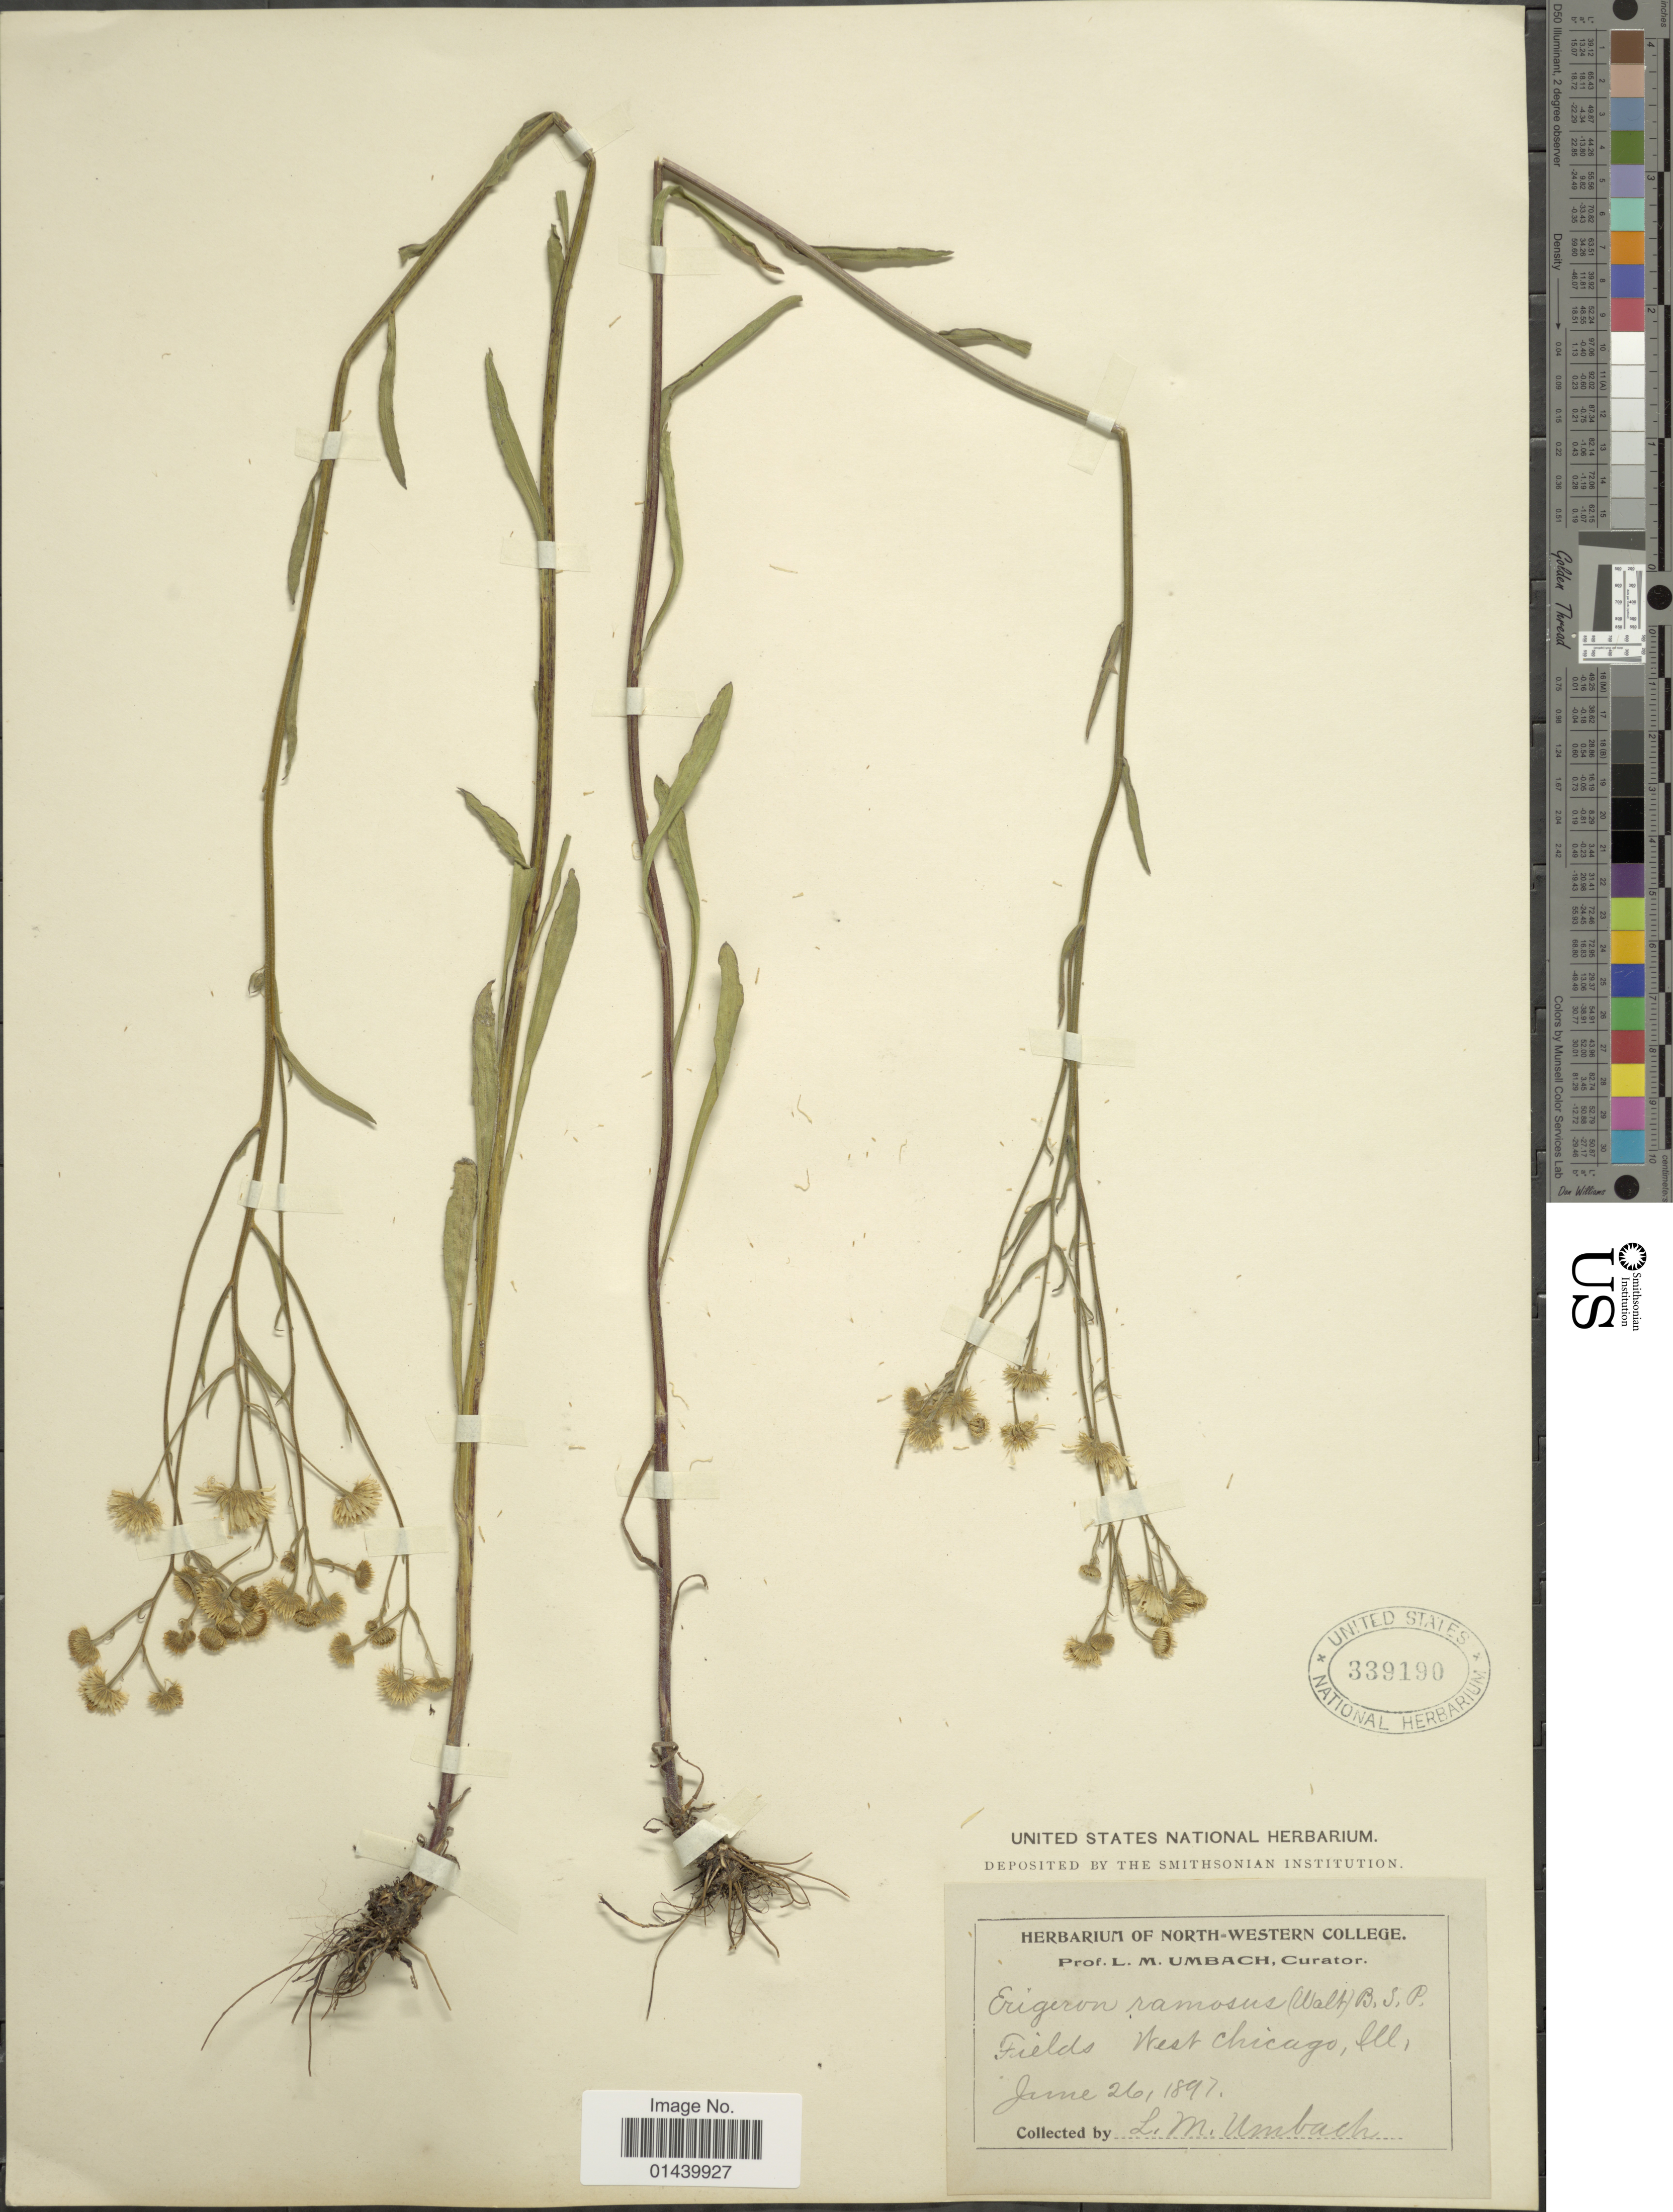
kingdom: Plantae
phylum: Tracheophyta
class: Magnoliopsida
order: Asterales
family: Asteraceae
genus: Erigeron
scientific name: Erigeron strigosus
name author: Muhl. ex Willd.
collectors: L. M. Umbach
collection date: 1897-06-26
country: United States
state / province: Illinois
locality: West Chicago, Ill.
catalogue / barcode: US 339190